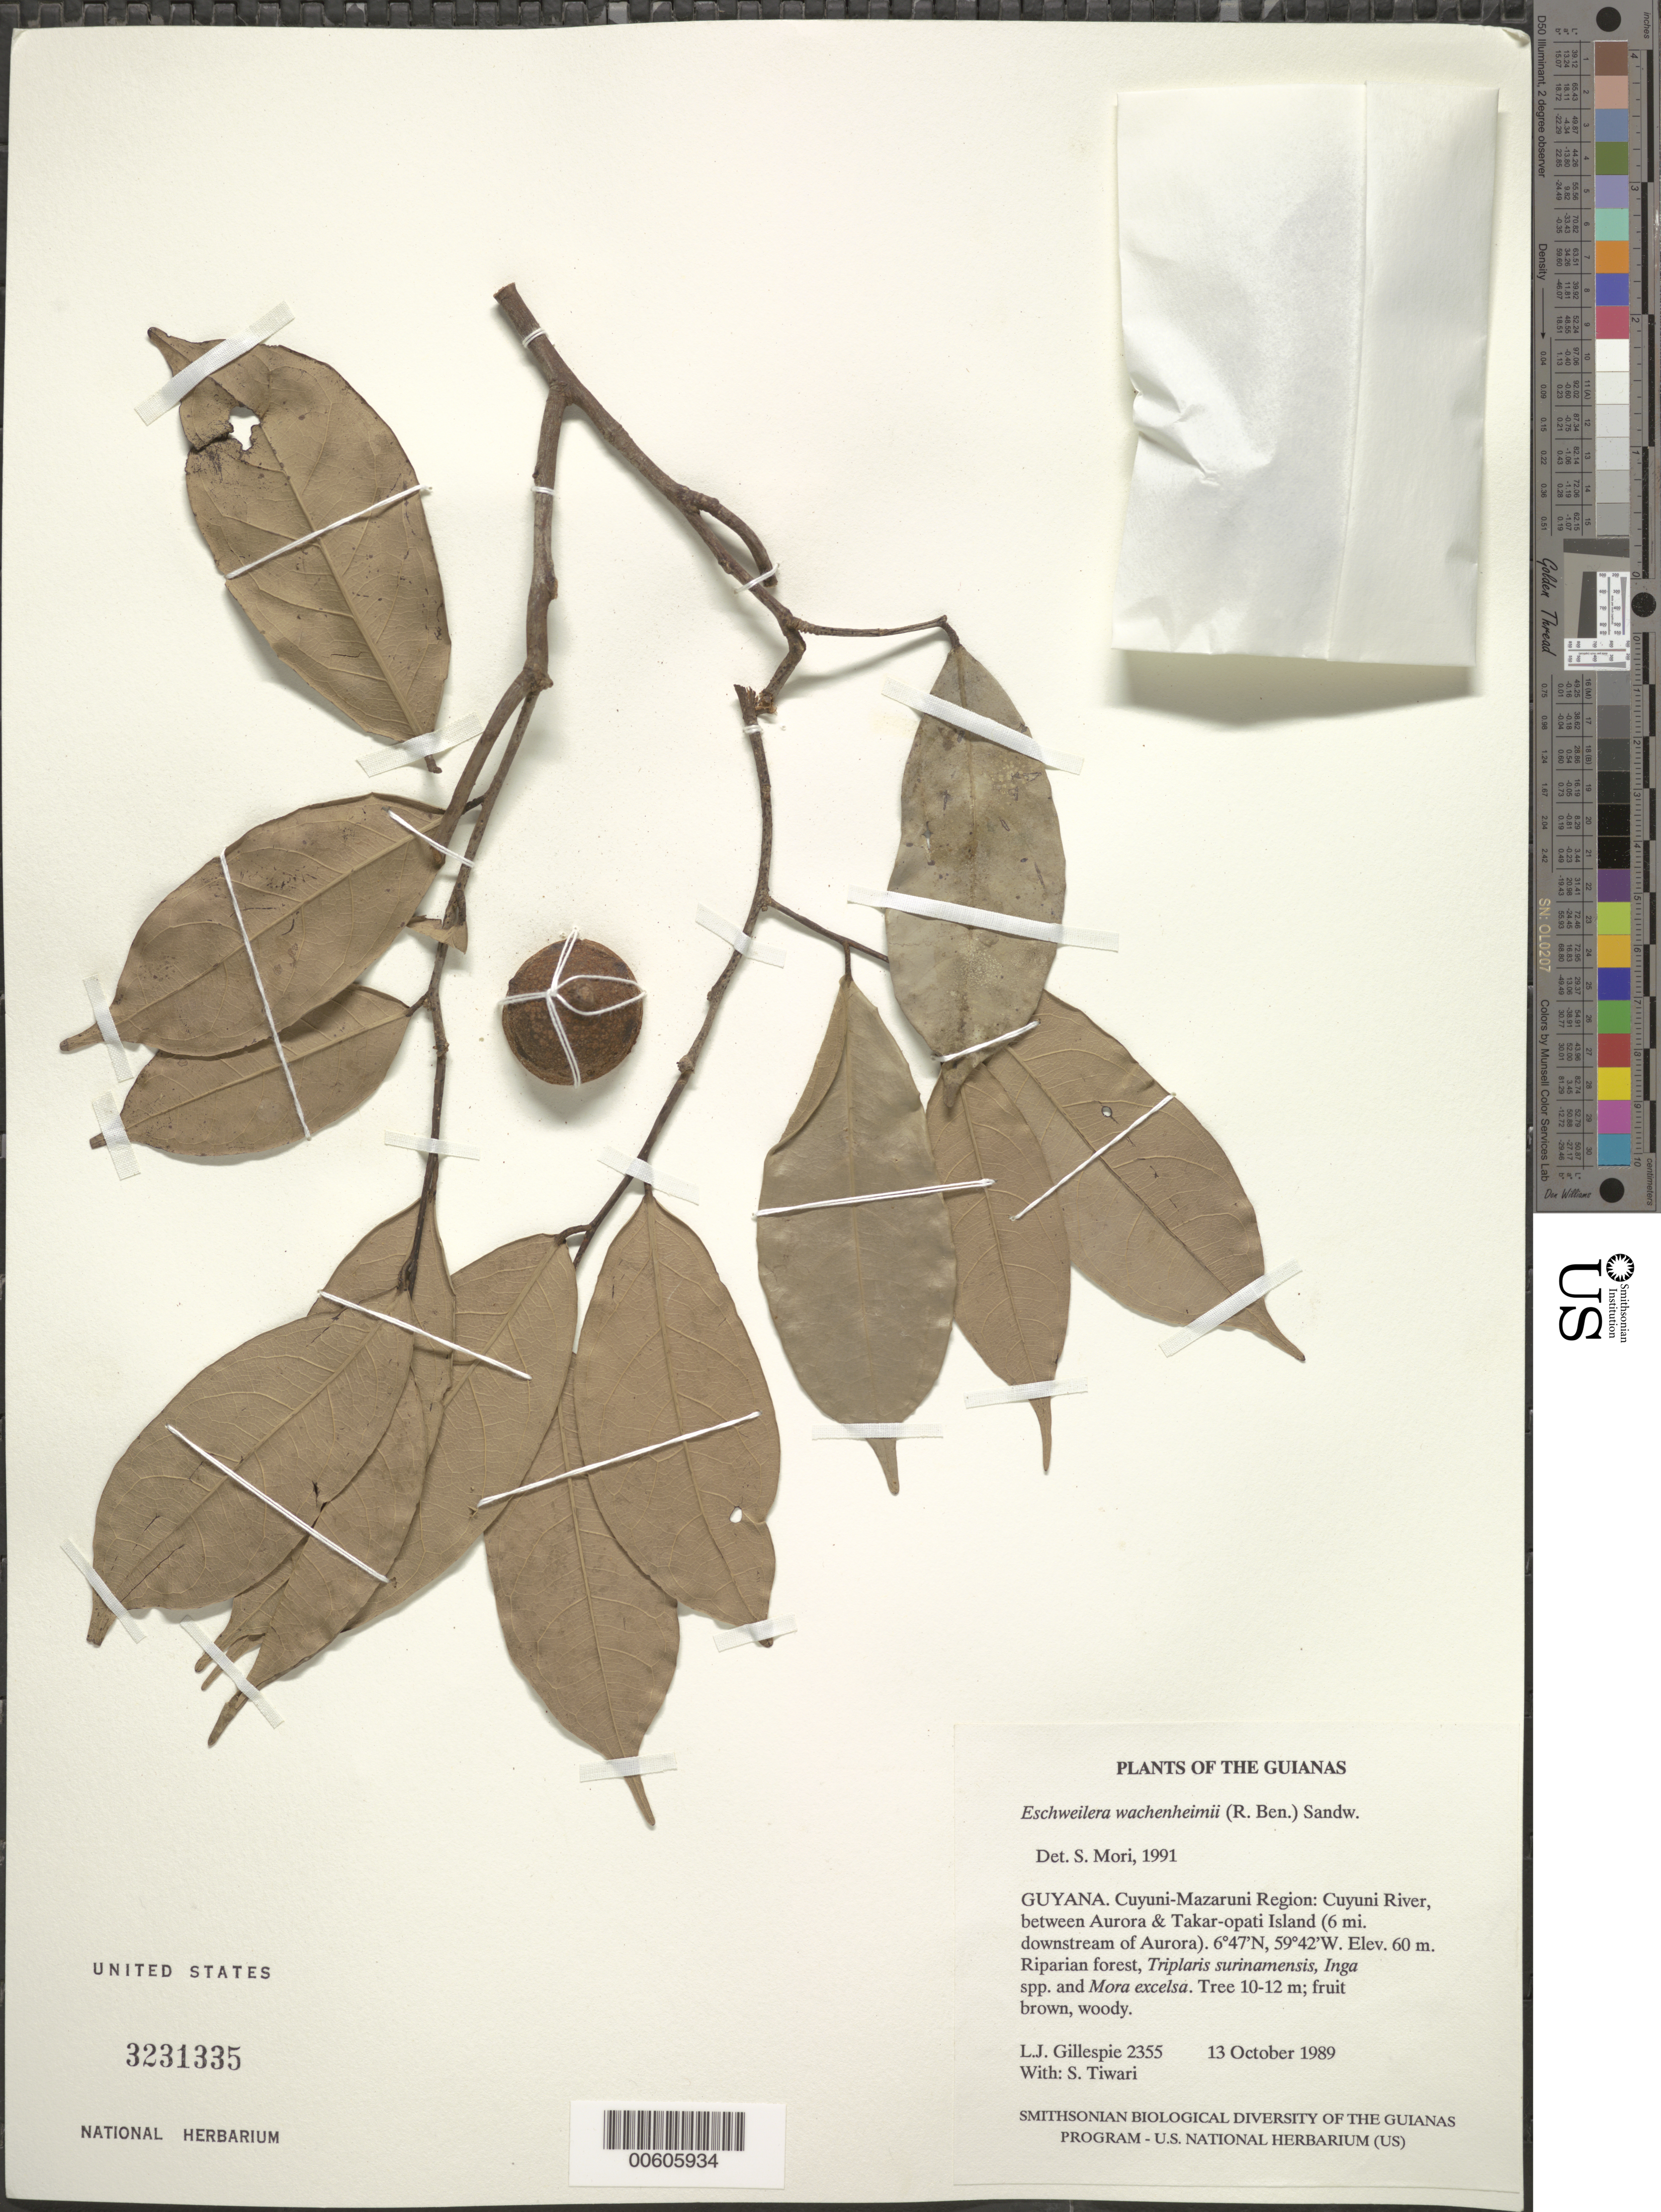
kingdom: Plantae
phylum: Tracheophyta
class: Magnoliopsida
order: Ericales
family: Lecythidaceae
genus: Eschweilera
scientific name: Eschweilera wachenheimii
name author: (Benoist) Sandwith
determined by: Mori, Scott A.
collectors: L. J. Gillespie & S. Tiwari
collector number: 2355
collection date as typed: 13 October 1989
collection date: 1989-10-13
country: Guyana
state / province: Cuyuni-Mazaruni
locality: Cuyuni River, between Aurora & Takar-opati Island (6 mi. downstream of Aurora)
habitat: Riparian forest with Triplaris surinamensis, Inga spp. and Mora excelsa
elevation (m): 60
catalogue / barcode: US 3231335